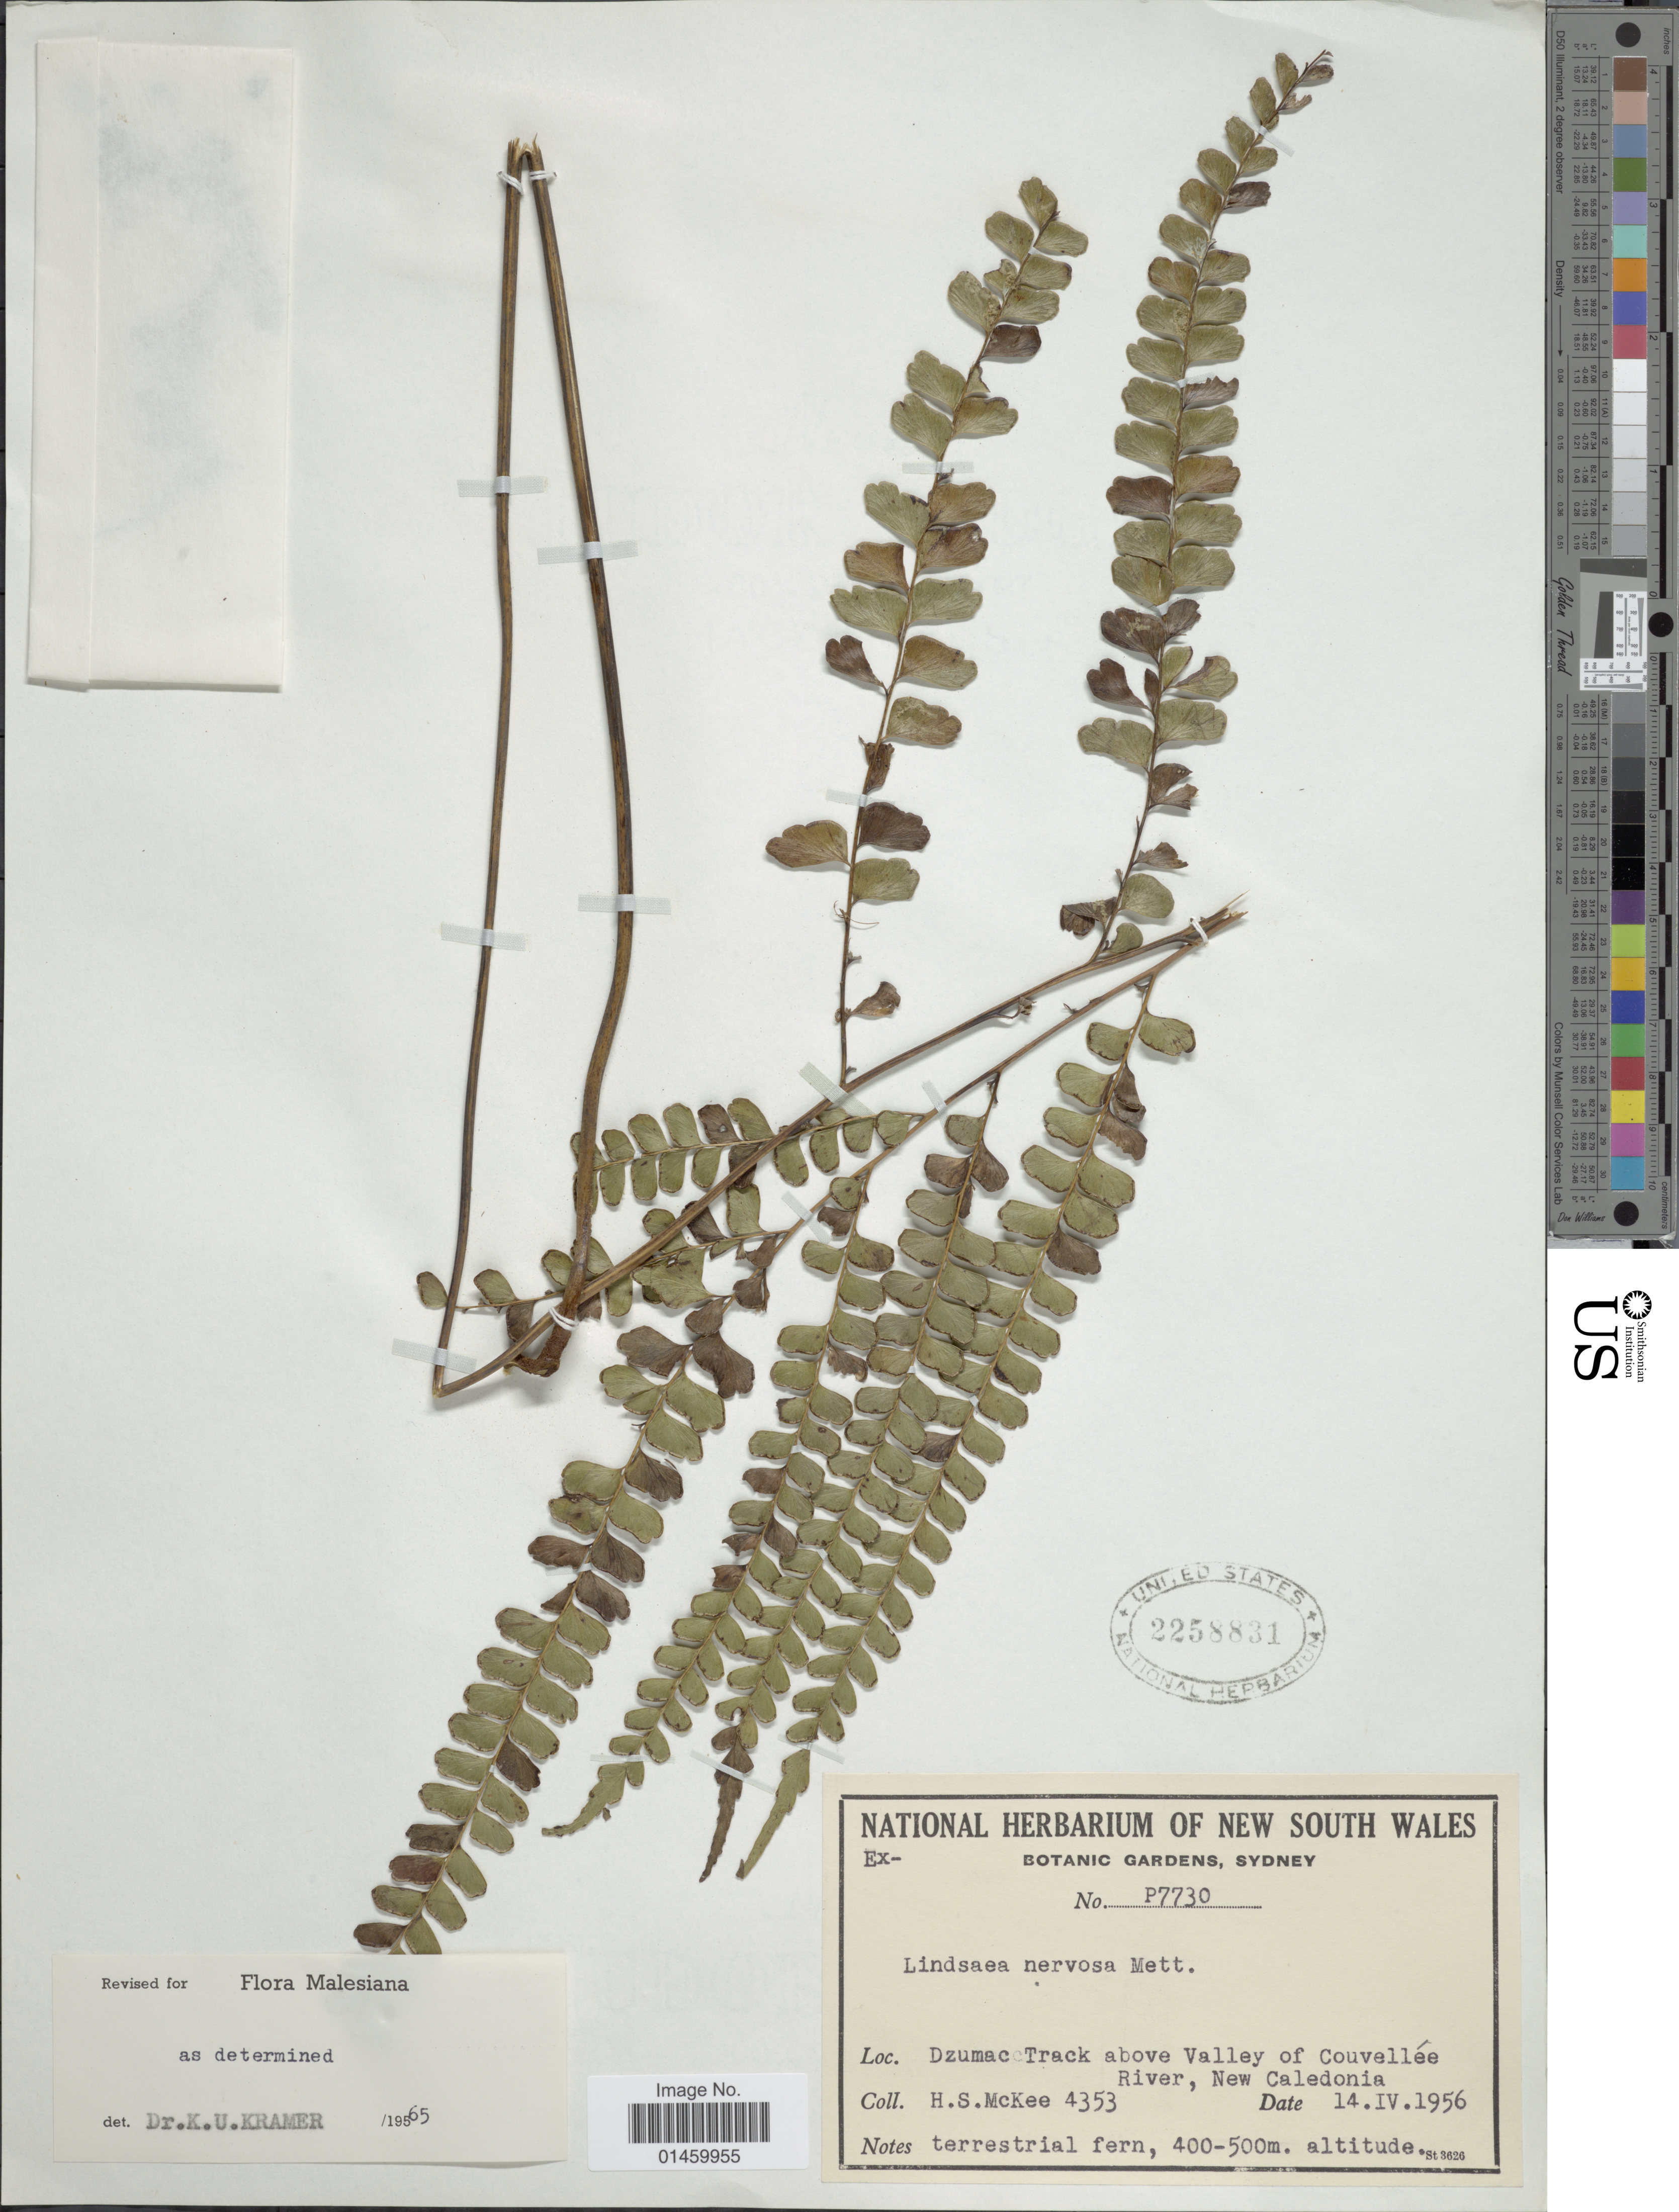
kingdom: Plantae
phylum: Tracheophyta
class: Polypodiopsida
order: Polypodiales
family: Lindsaeaceae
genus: Lindsaea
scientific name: Lindsaea nervosa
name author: Mett.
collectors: H. S. McKee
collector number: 4353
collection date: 1956-04-14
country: New Caledonia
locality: Dzumac Track above Valley of Couvellee River.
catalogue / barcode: US 2258831